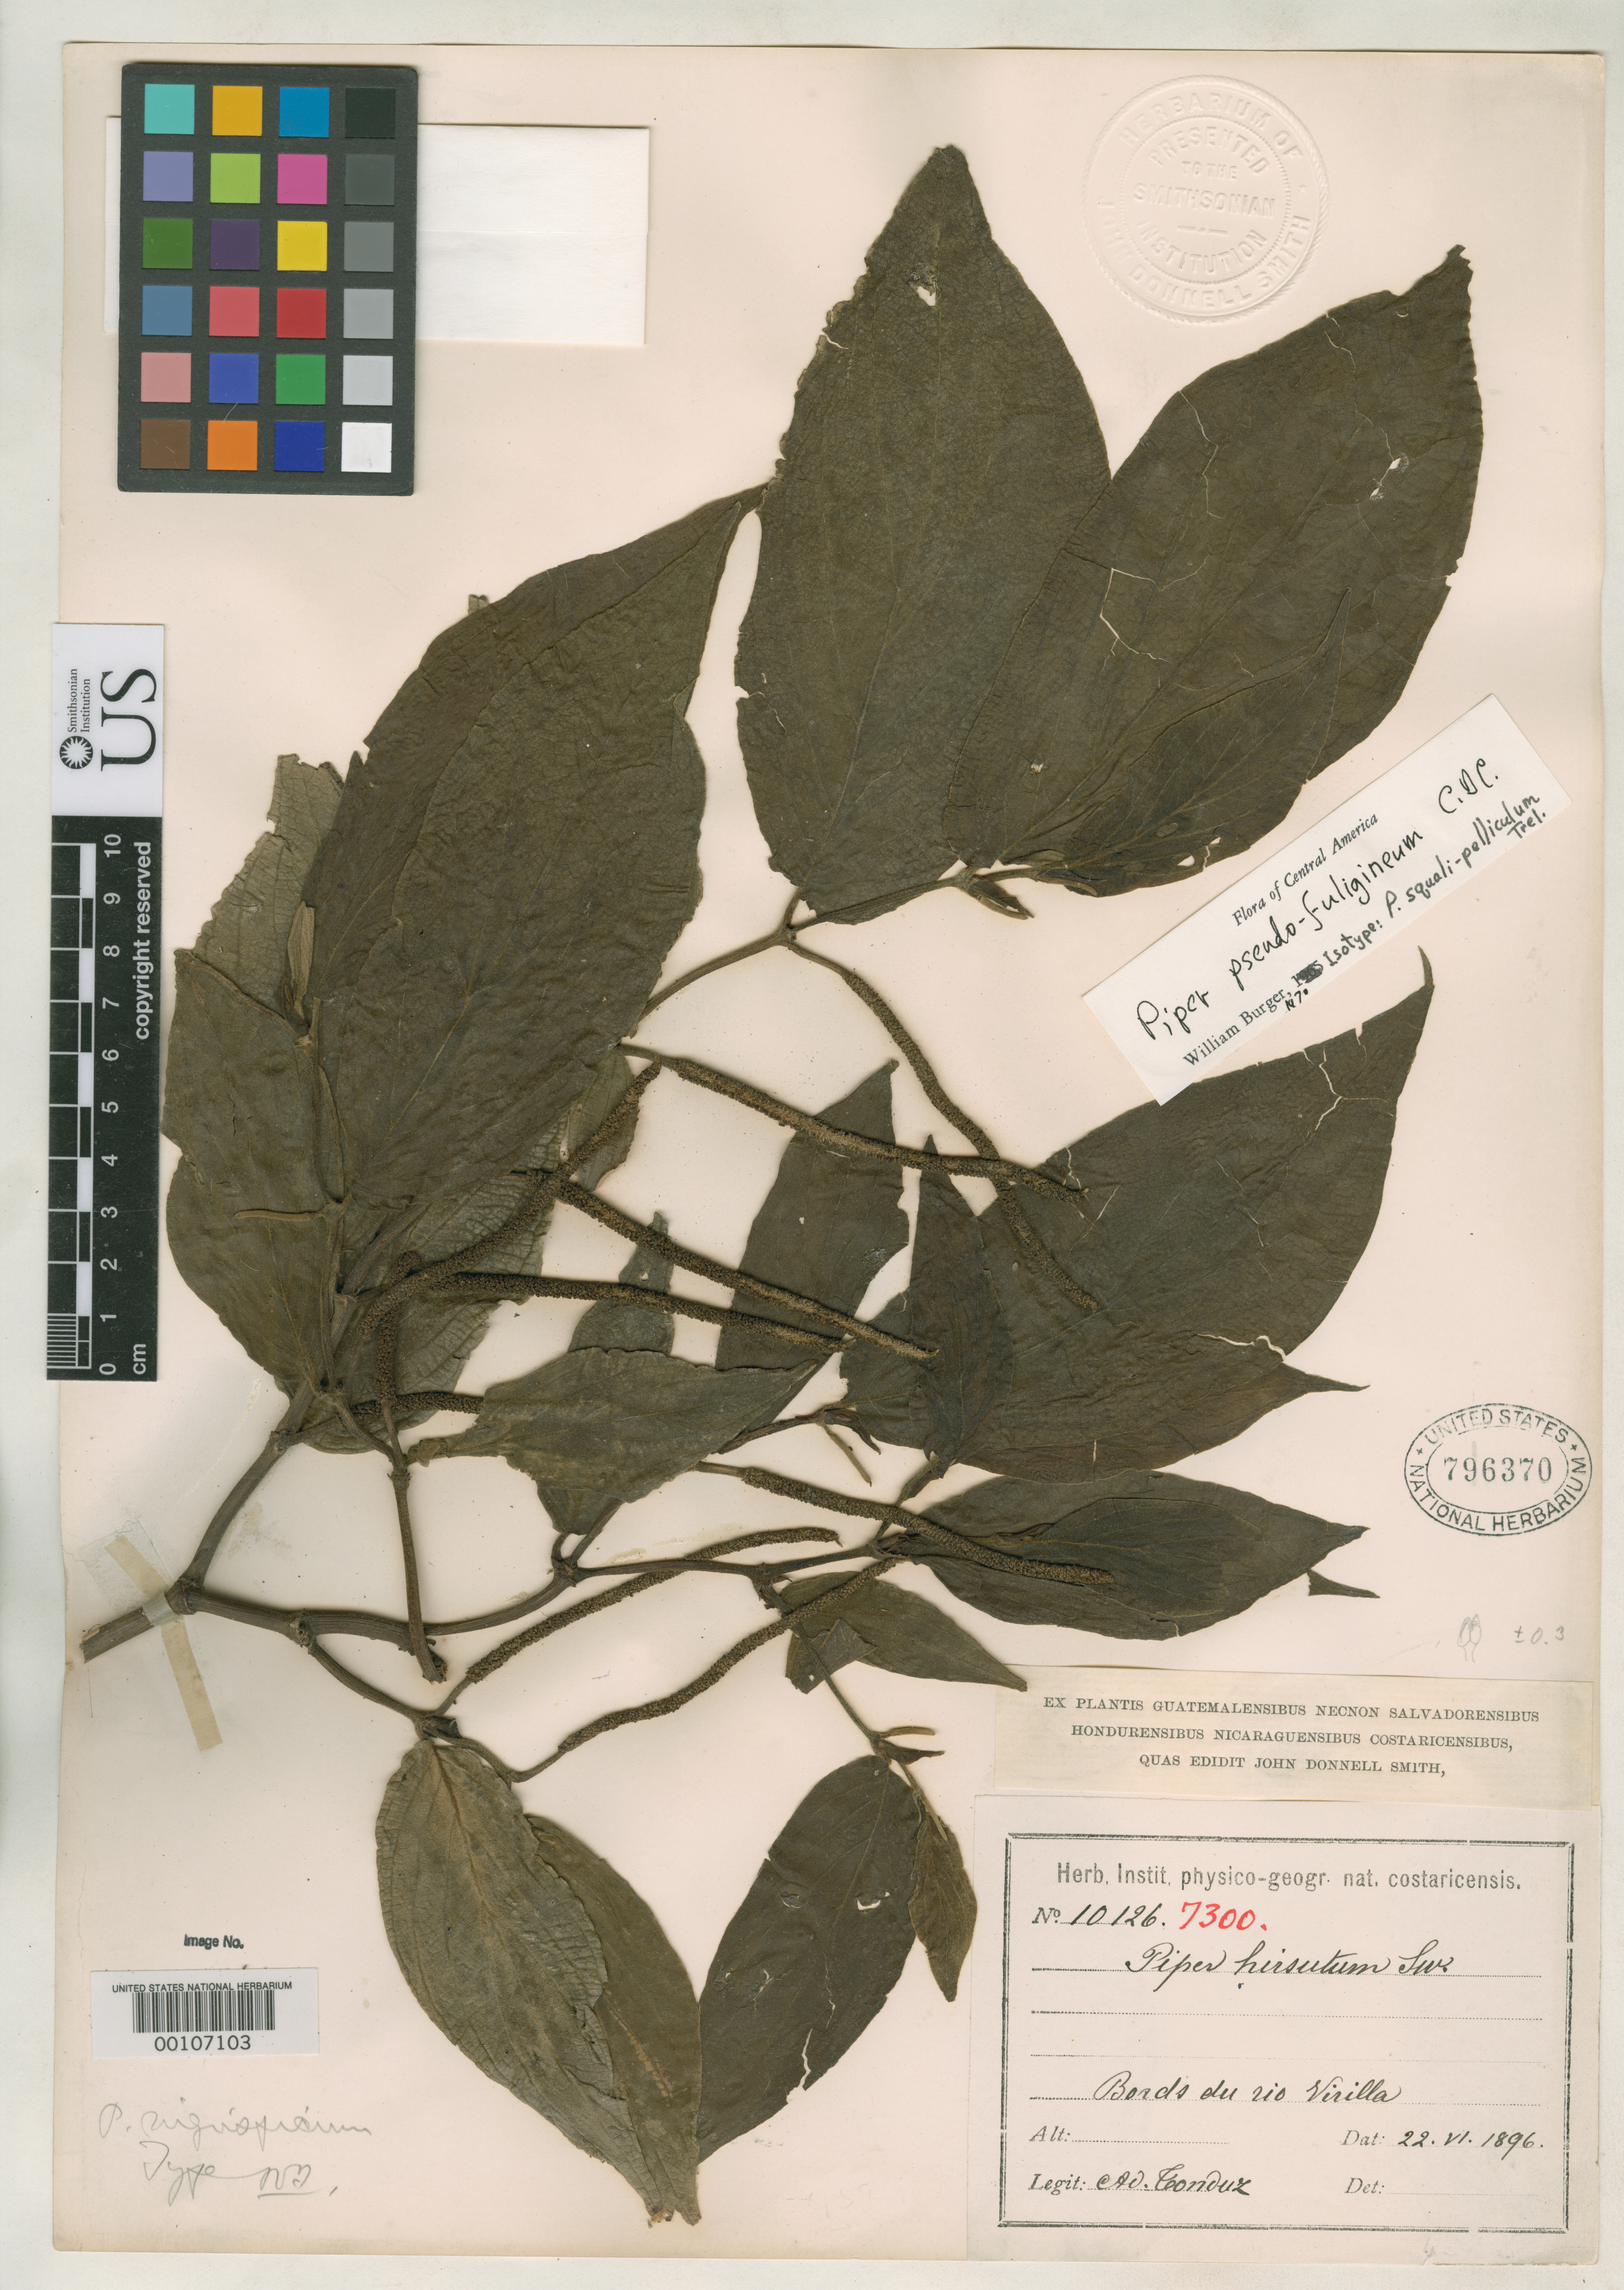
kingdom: Plantae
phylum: Tracheophyta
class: Magnoliopsida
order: Piperales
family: Piperaceae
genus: Piper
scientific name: Piper salinasanum var. subscabrifolium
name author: C. DC.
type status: Type Collection; Isotype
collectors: A. Tonduz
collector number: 10126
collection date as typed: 22 Jun 1896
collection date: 1896-06-22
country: Costa Rica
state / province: San José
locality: Rio Virilla.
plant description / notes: Piper squali-pelliculum Trel. was described as "sp. nov." (not nom. nov.) with Piper salinasanum subscabrifolium C.DC. in synonymy and citing same collection as type. Tebbs (1993, p. 12) cites the holotype of the latter at G, the holotype of the former at US; if Piper squalipelliculum is treated as a nom. nov. then both US sheets are isotypes. [Neither US sheet was annotated with the name as published by Trelease, although they were annotated as "type" and "type collection" of P. nigrispicum, an ined. name not published, probably because Trelease realized this would be a later homonym of P. nigrispicum C.DC.]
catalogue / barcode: US 796370